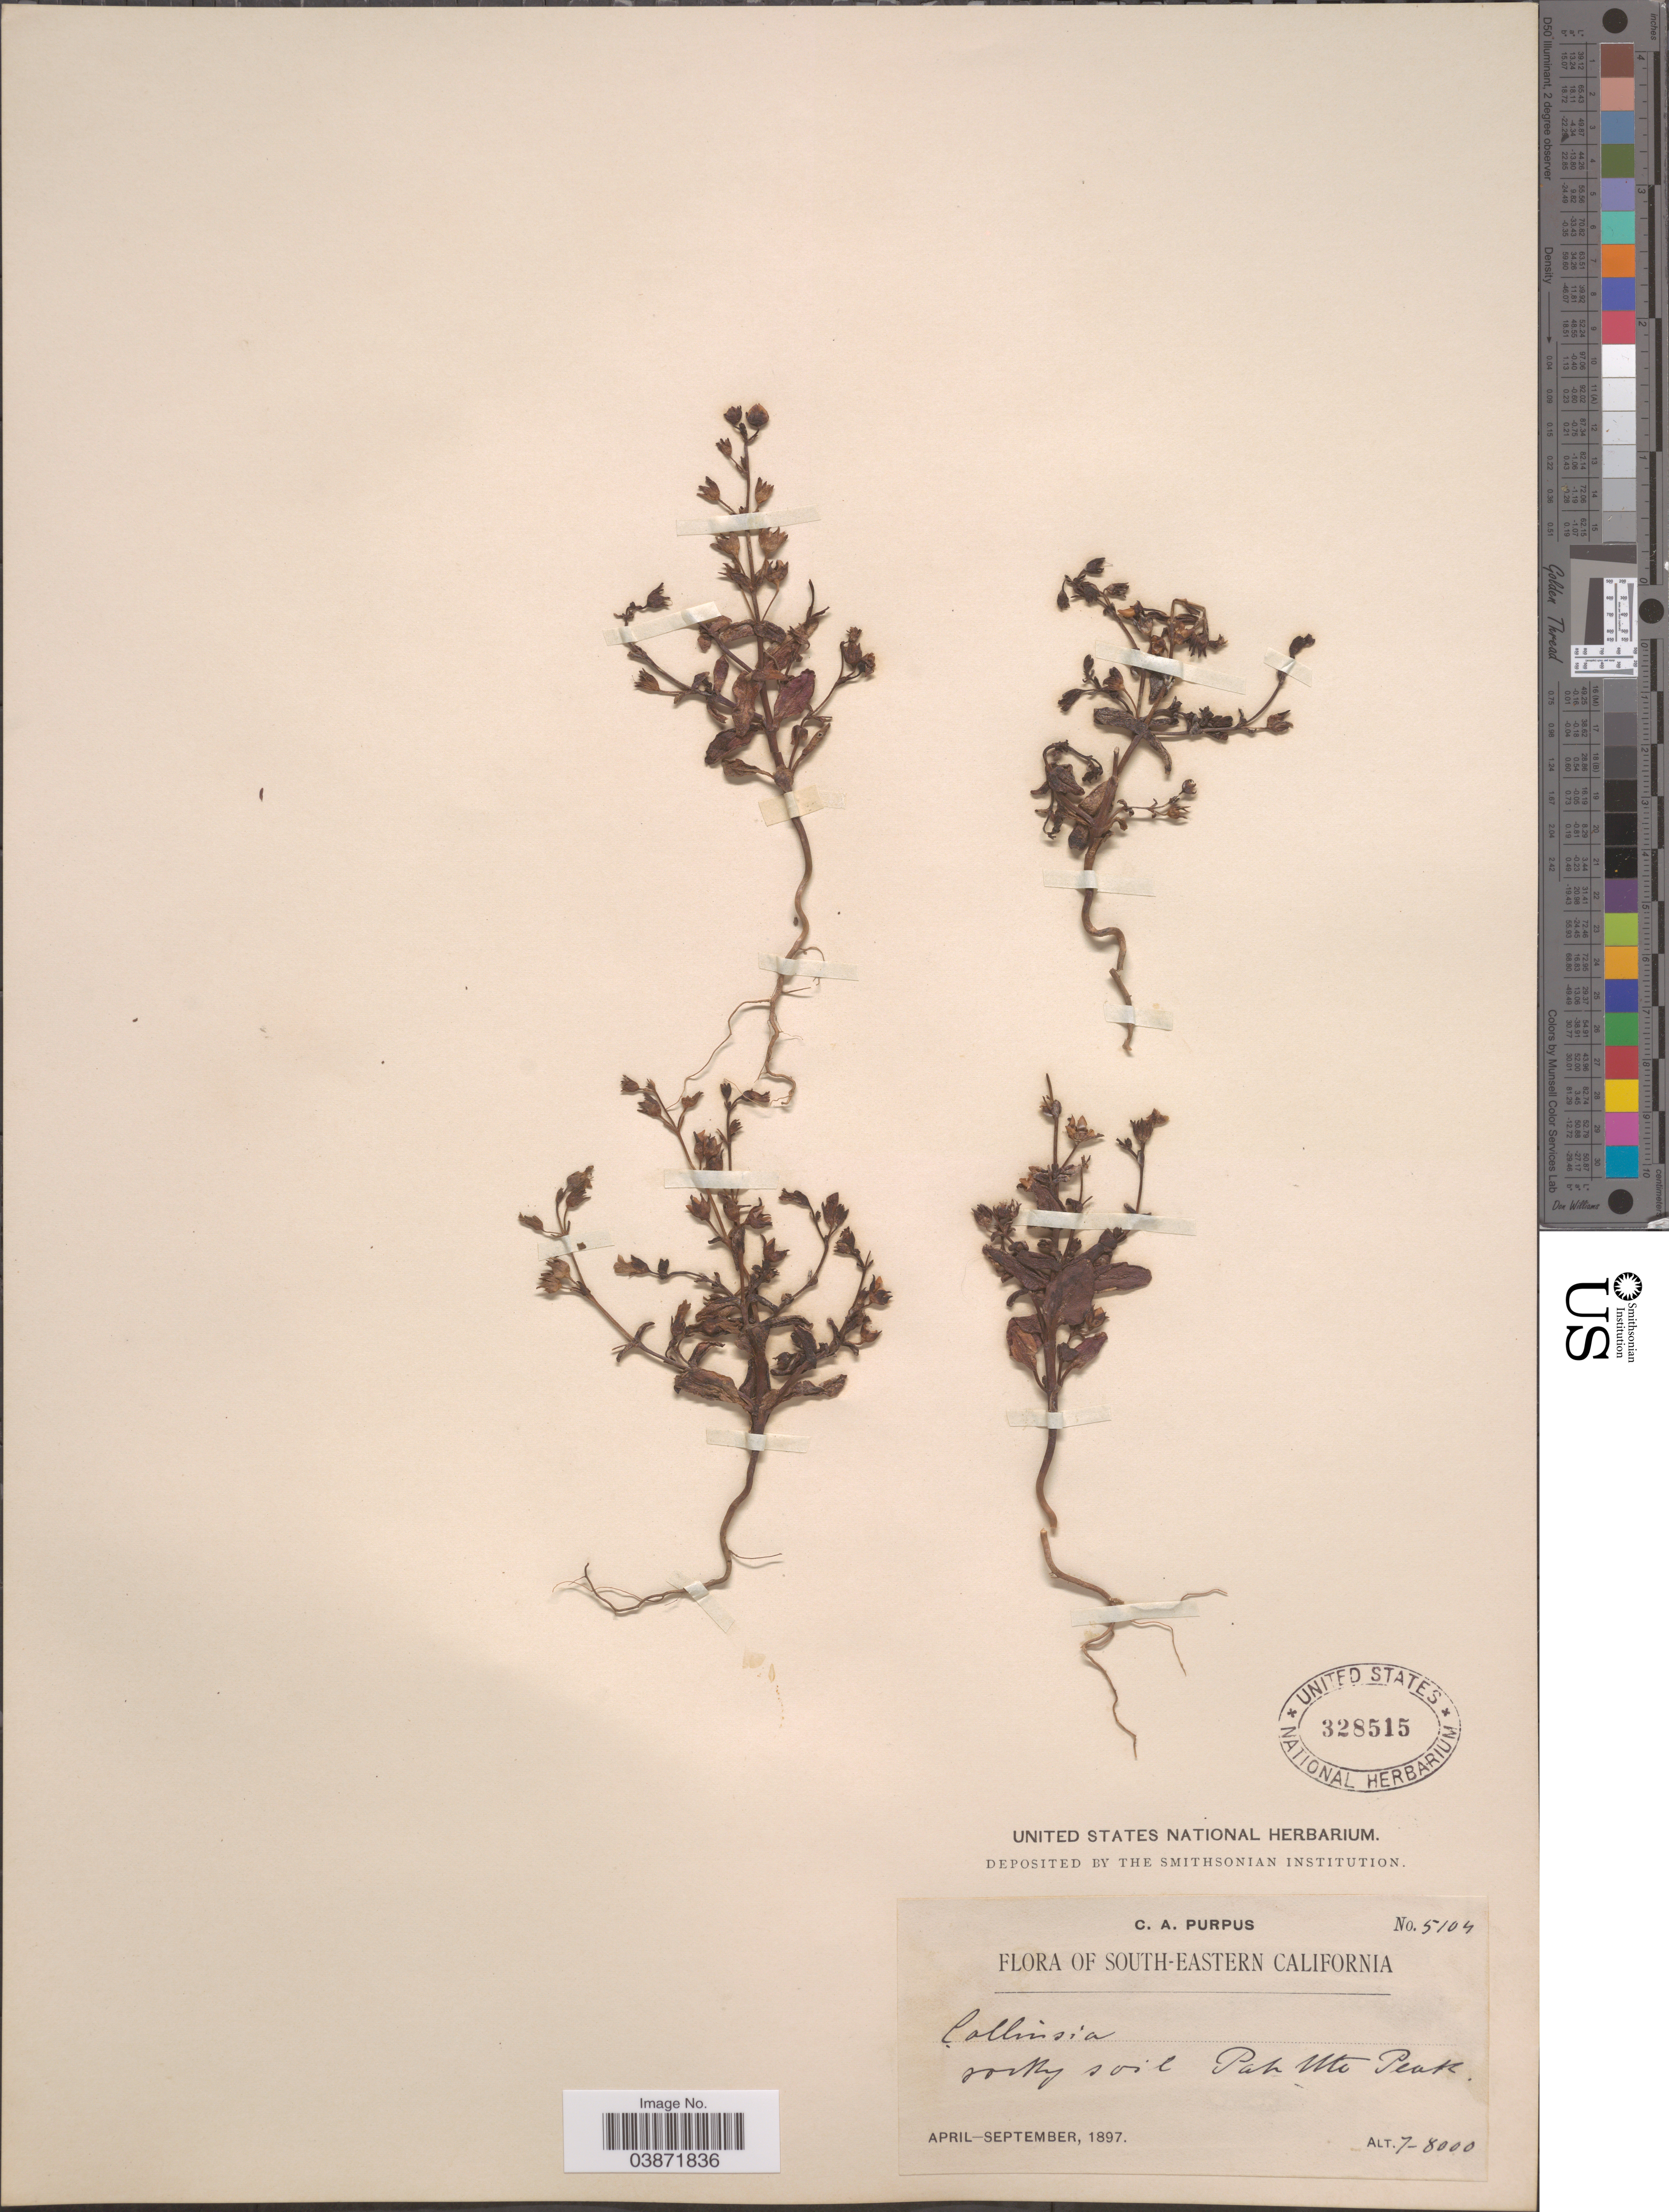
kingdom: Plantae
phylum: Tracheophyta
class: Magnoliopsida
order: Lamiales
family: Plantaginaceae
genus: Collinsia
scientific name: Collinsia sp.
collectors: C. A. Purpus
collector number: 5104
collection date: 1897-04/1897-09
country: United States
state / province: California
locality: South-Eastern California. Pah Mt. Peak.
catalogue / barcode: US 328515